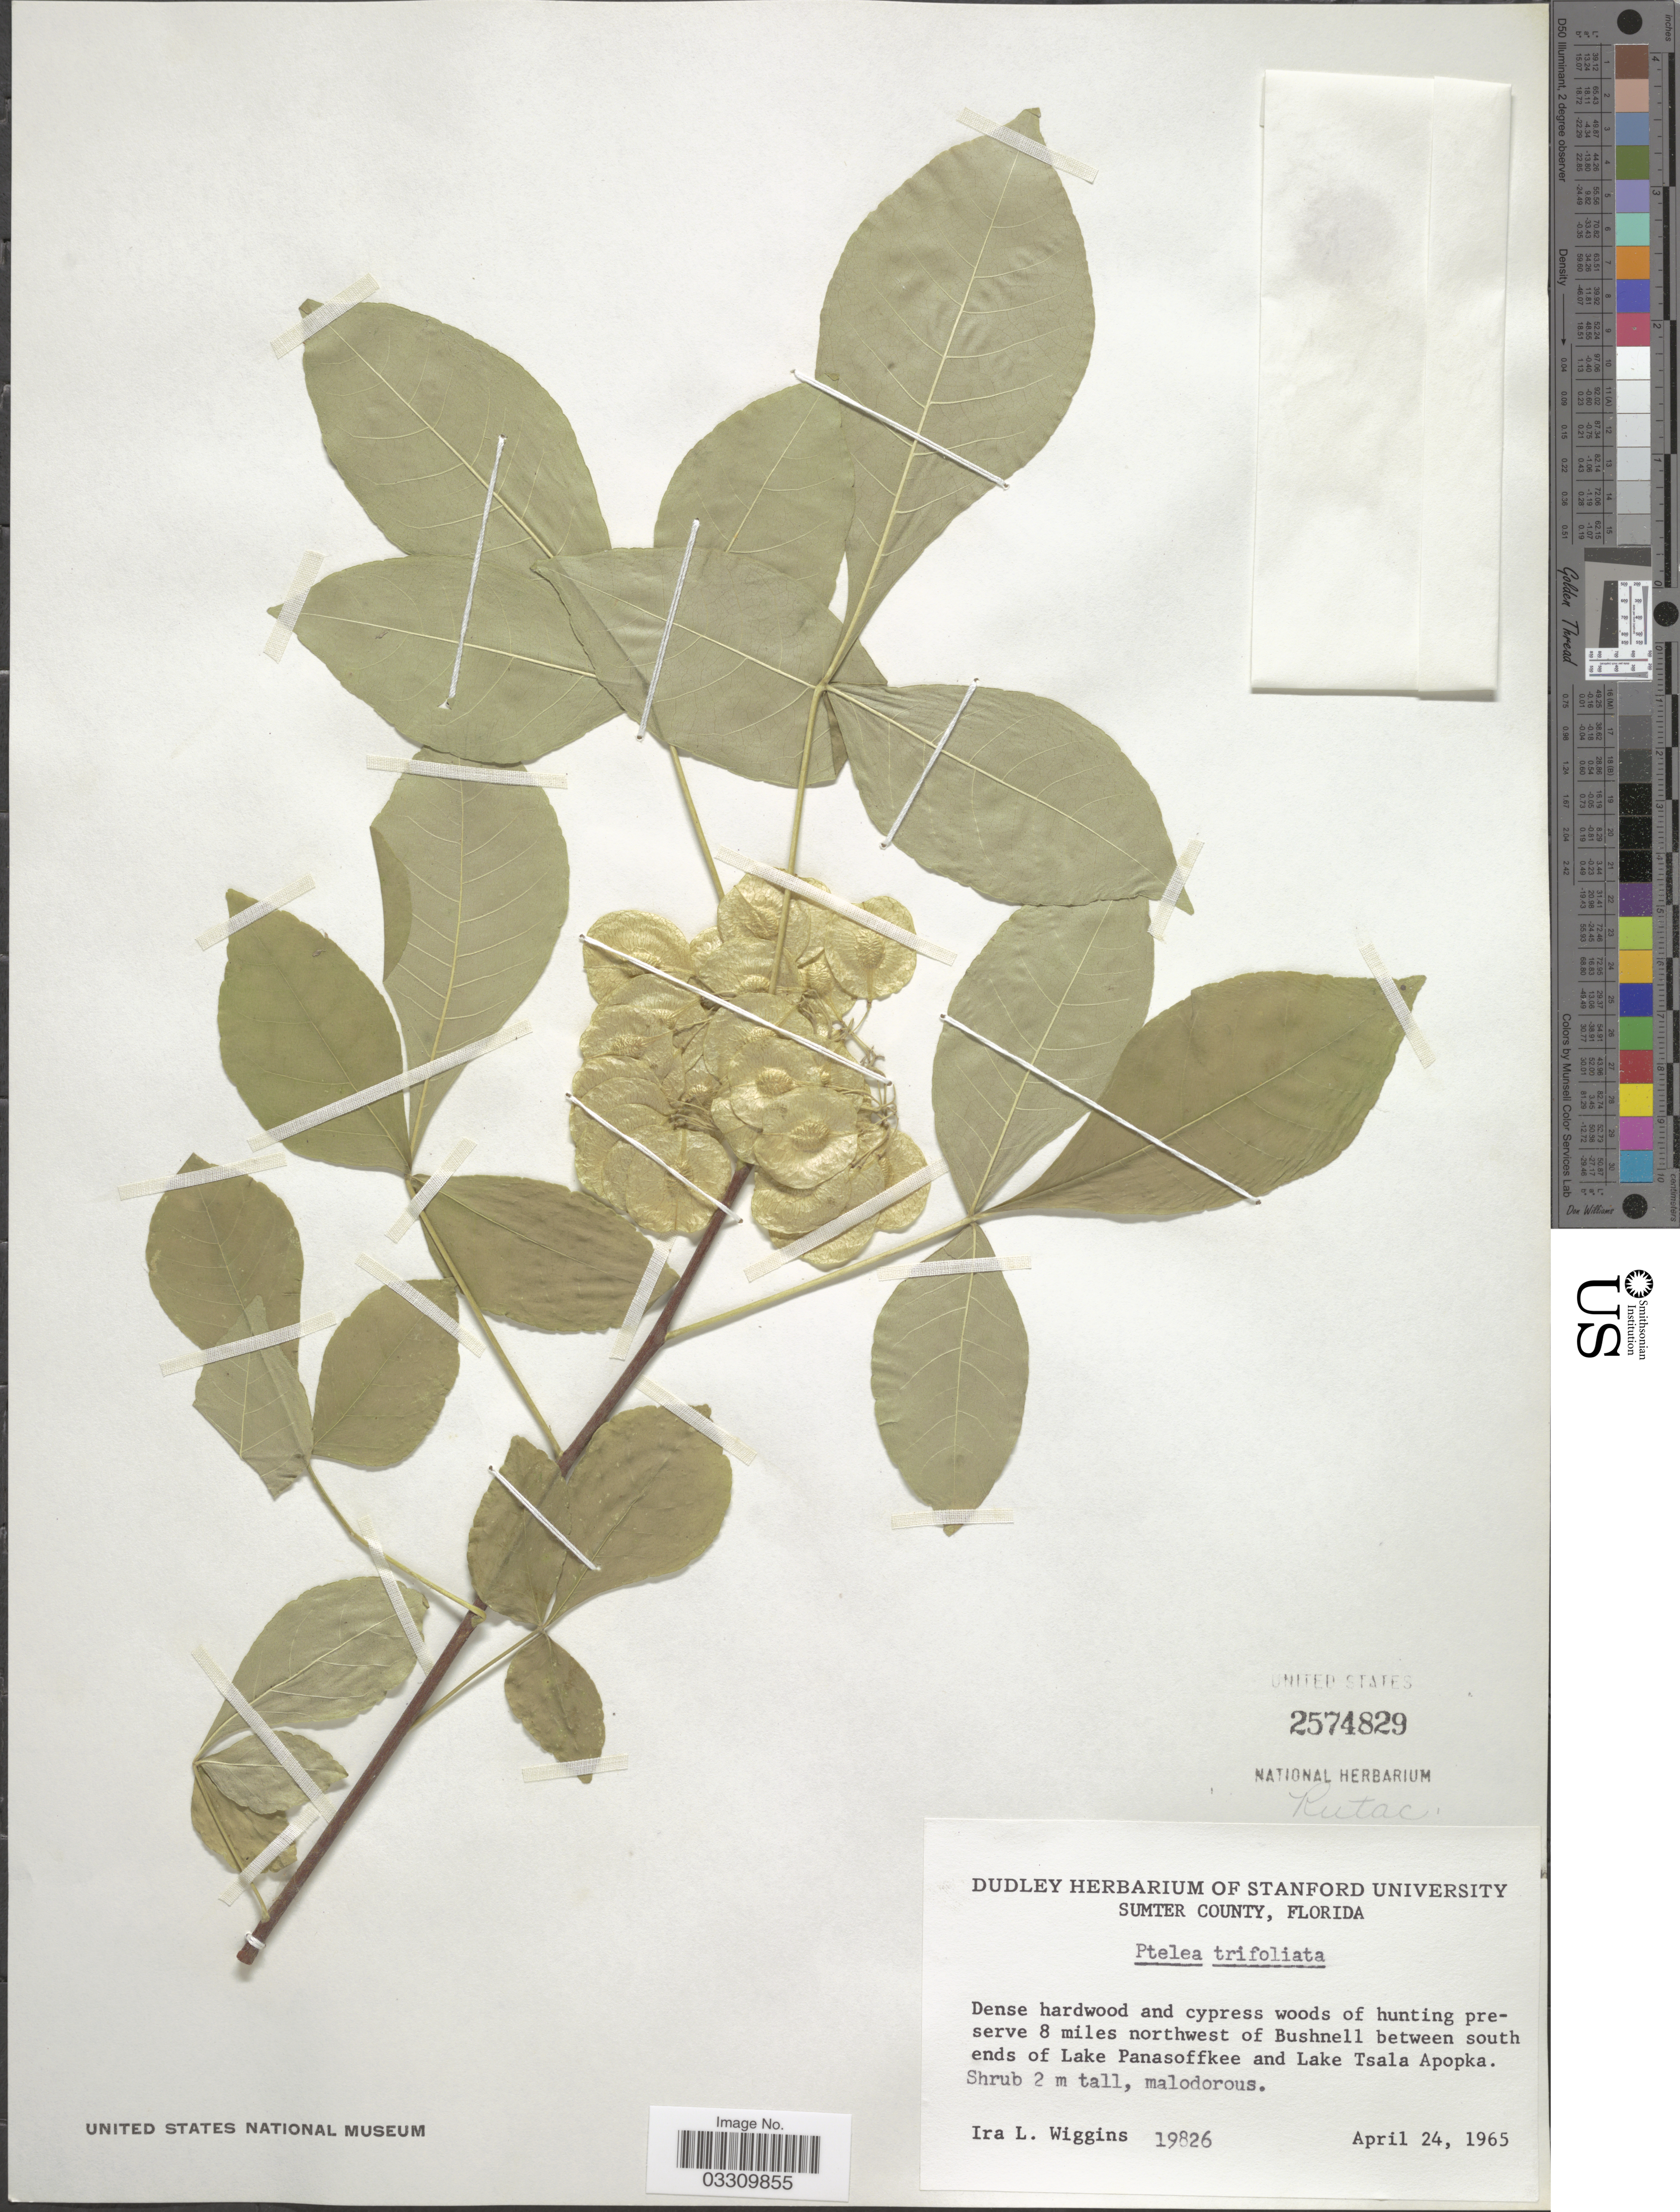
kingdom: Plantae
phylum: Tracheophyta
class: Magnoliopsida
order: Sapindales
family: Rutaceae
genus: Ptelea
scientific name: Ptelea trifoliata var. trifoliata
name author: L.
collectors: I. L. Wiggins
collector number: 19826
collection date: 1965-04-24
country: United States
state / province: Florida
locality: Sumter County. 8 miles northwest of Bushnell between south ends of Lake Panasoffkee and Lake Tsala Apopka.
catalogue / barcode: US 2574829